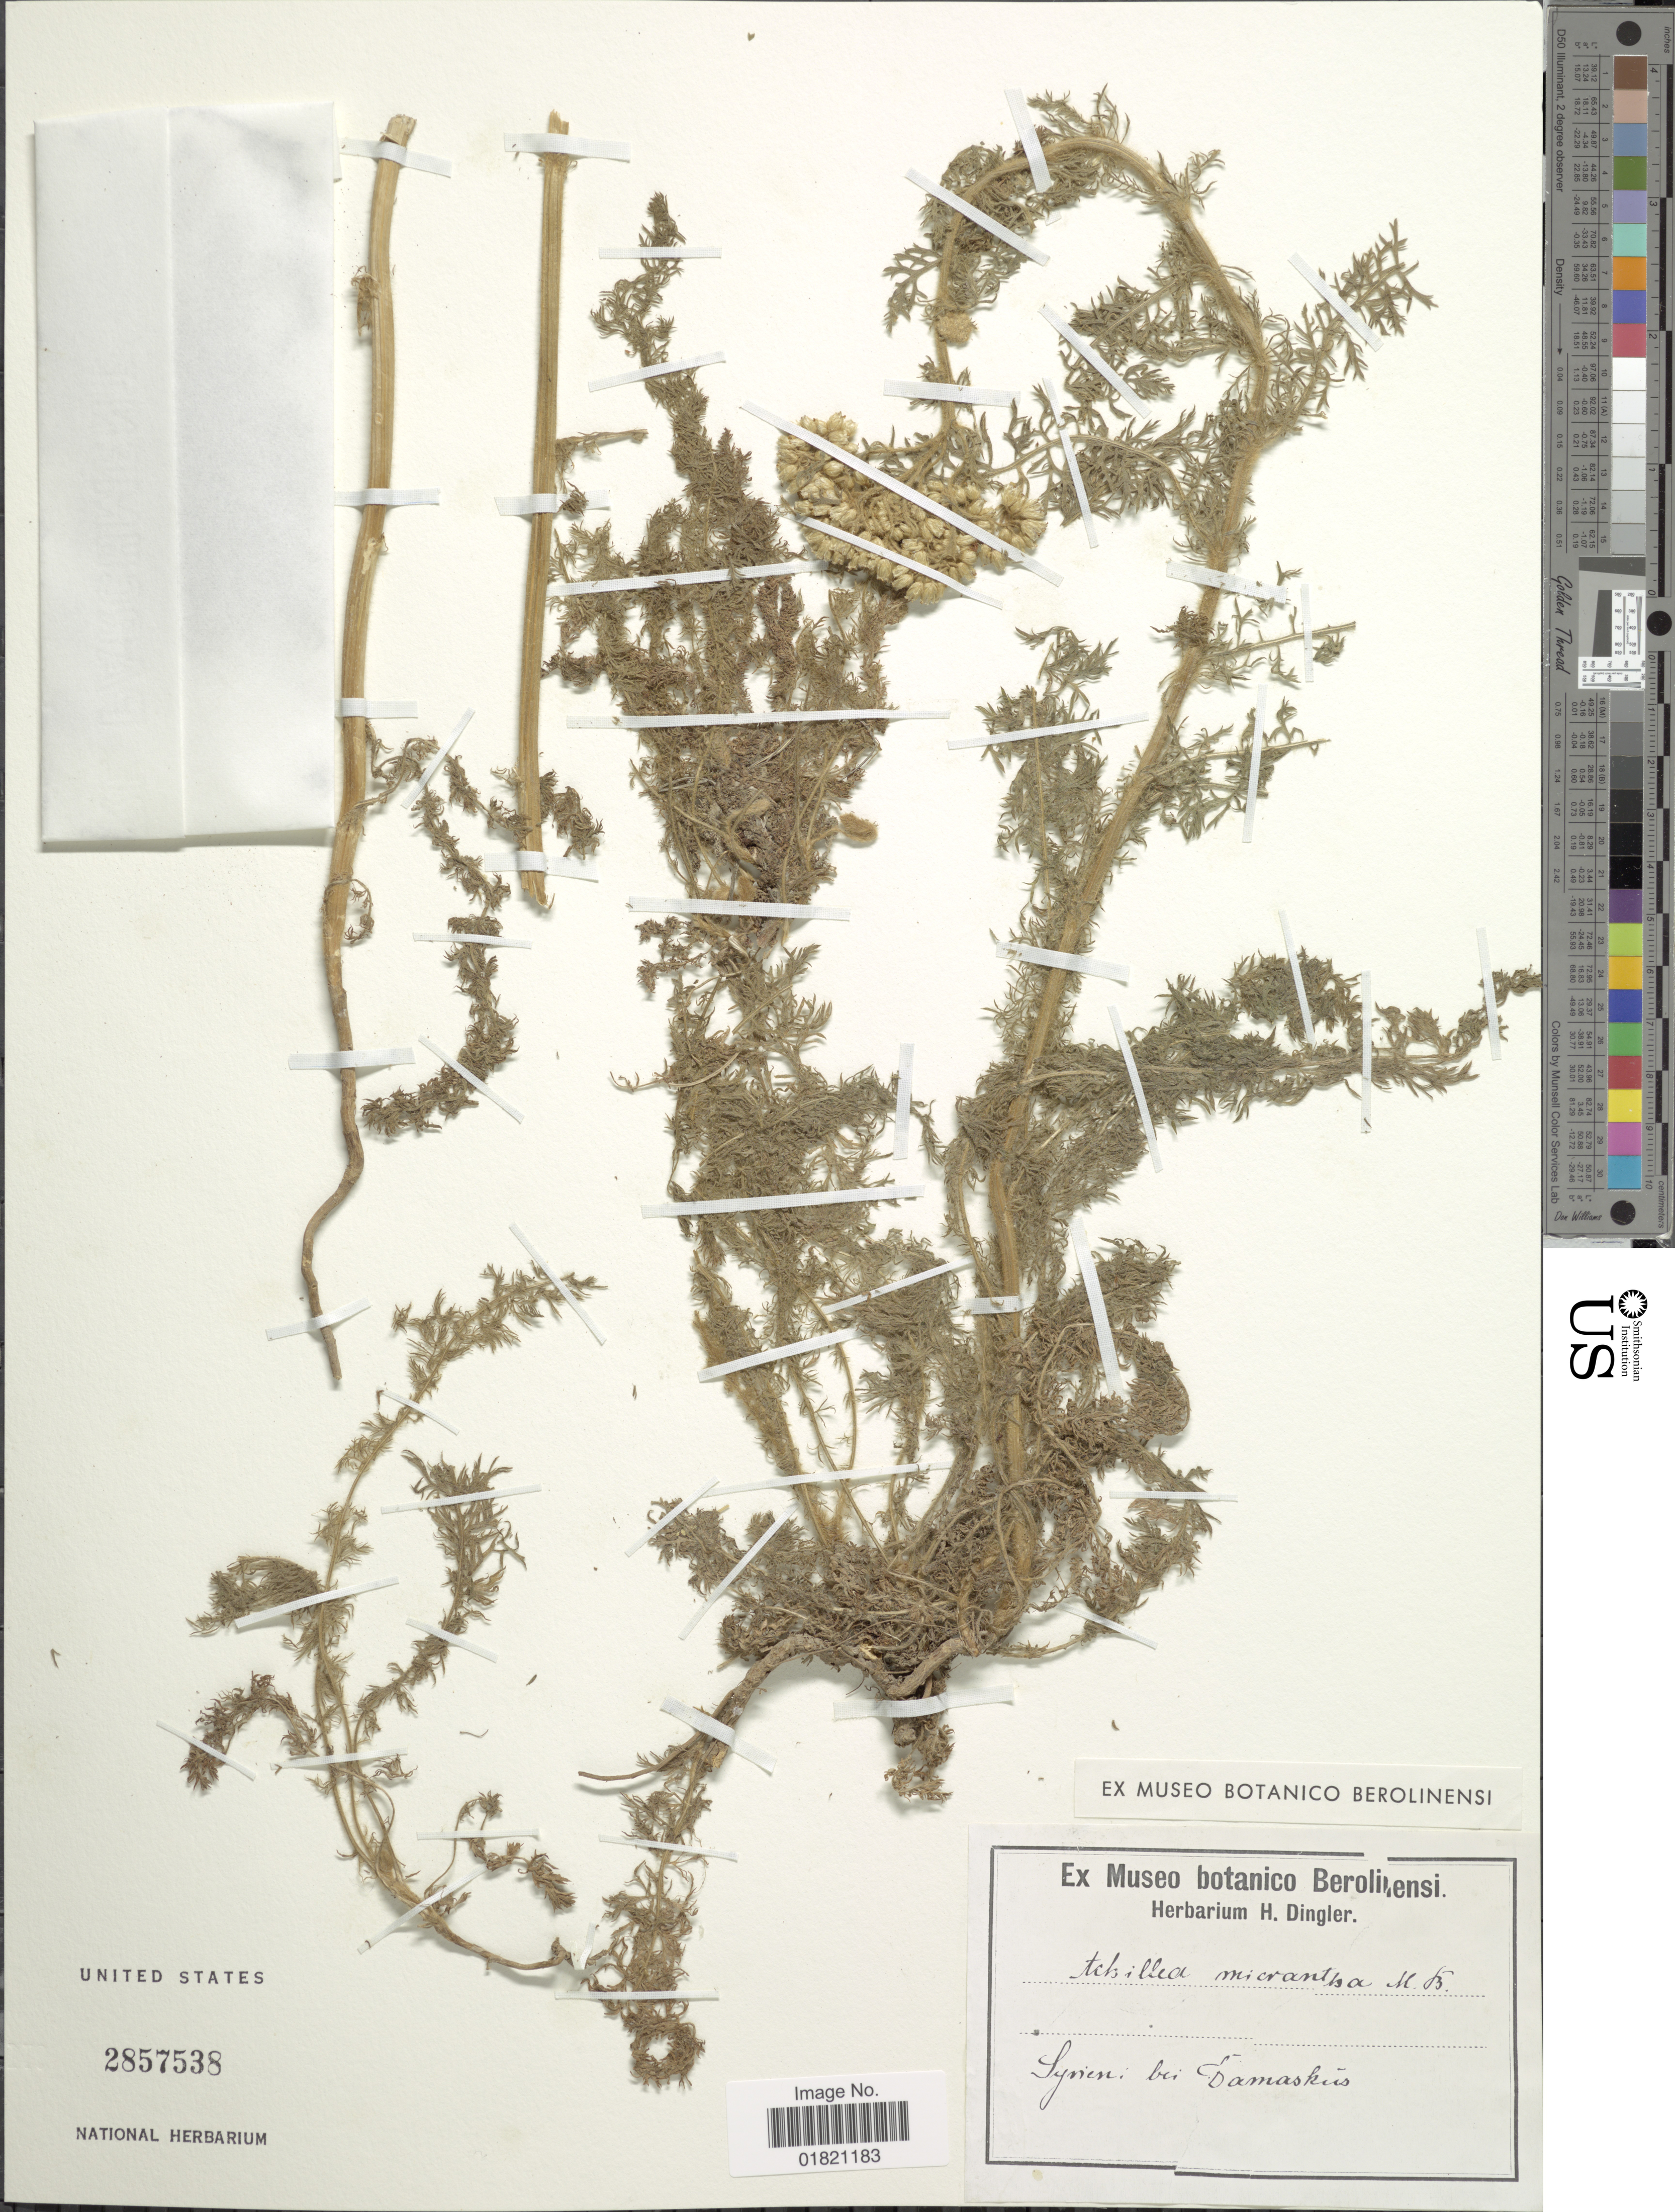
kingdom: Plantae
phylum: Tracheophyta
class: Magnoliopsida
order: Asterales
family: Asteraceae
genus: Achillea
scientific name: Achillea micrantha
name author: M. Bieb.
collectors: ex herb. H. Dingler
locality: Lynen, bei Damaskus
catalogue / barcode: US 2857538